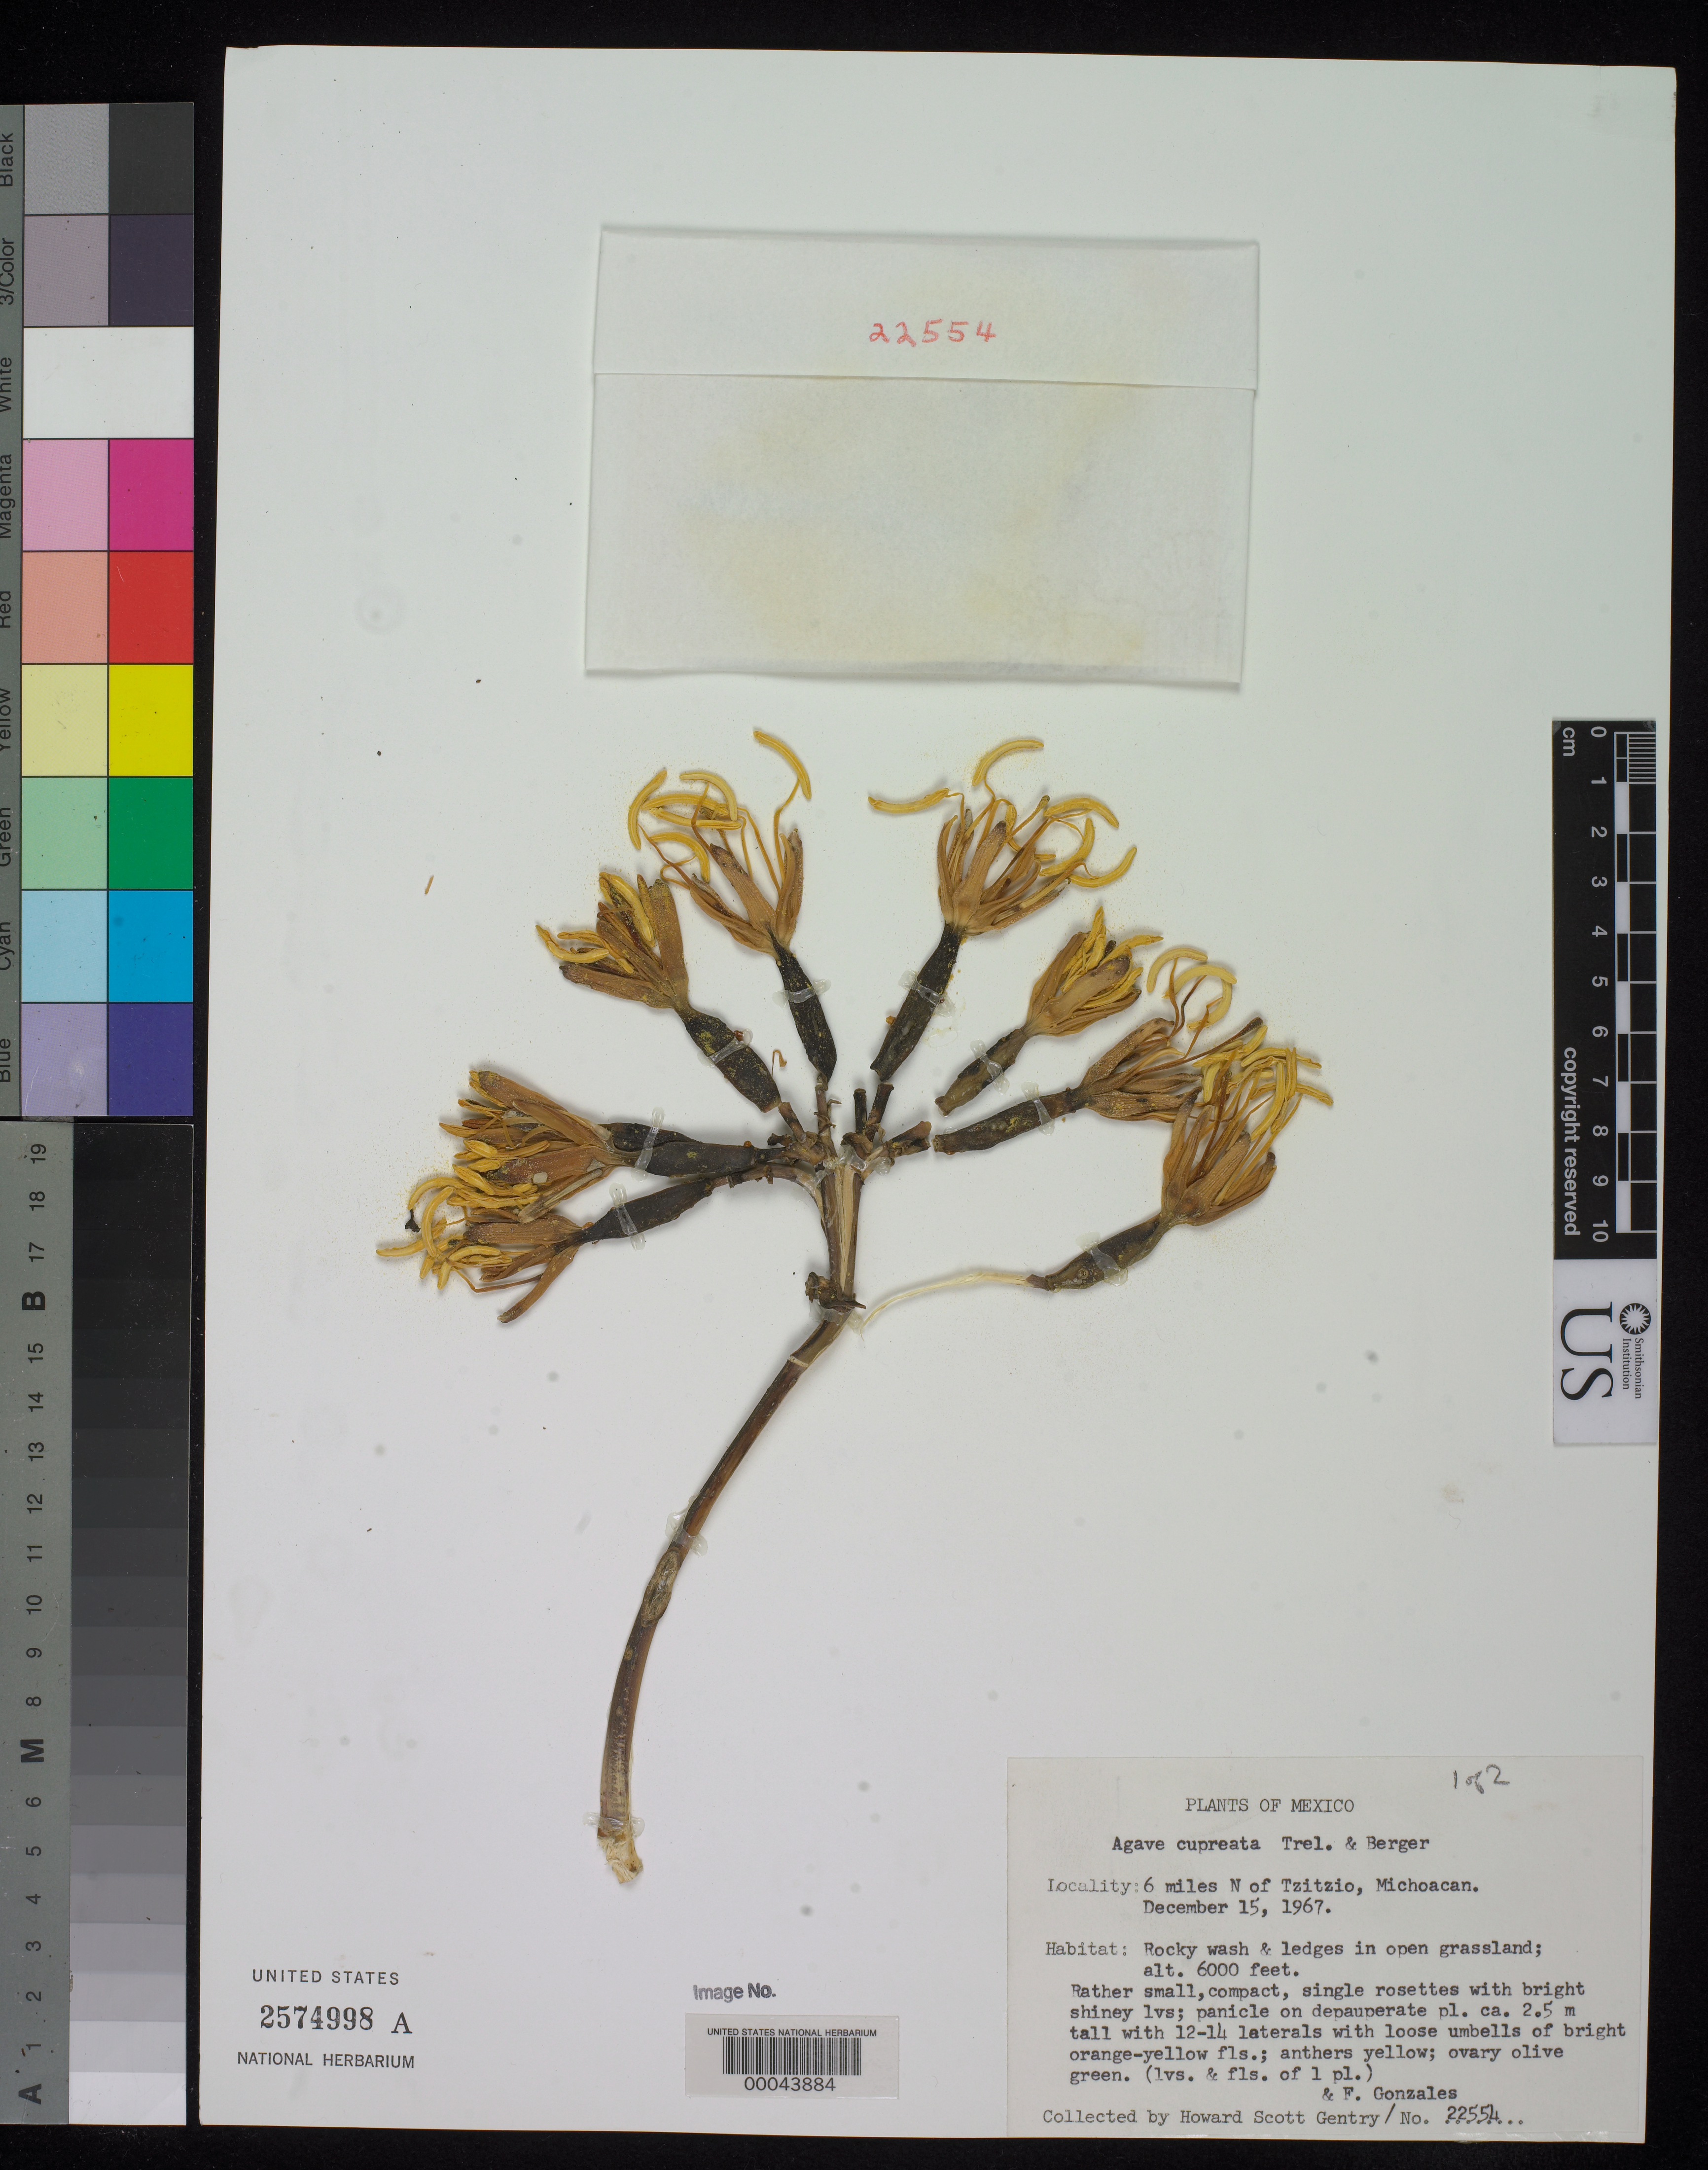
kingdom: Plantae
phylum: Tracheophyta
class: Liliopsida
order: Asparagales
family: Asparagaceae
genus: Agave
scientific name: Agave cupreata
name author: Trel. & A. Berger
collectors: H. S. Gentry & F. González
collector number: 22554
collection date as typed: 15 Dec 1967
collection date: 1967-12-15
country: Mexico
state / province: Michoacán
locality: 6 mi N of Tzitzio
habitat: Rocky wash & ledges in open grassland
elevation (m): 1829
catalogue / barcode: US 2574998A